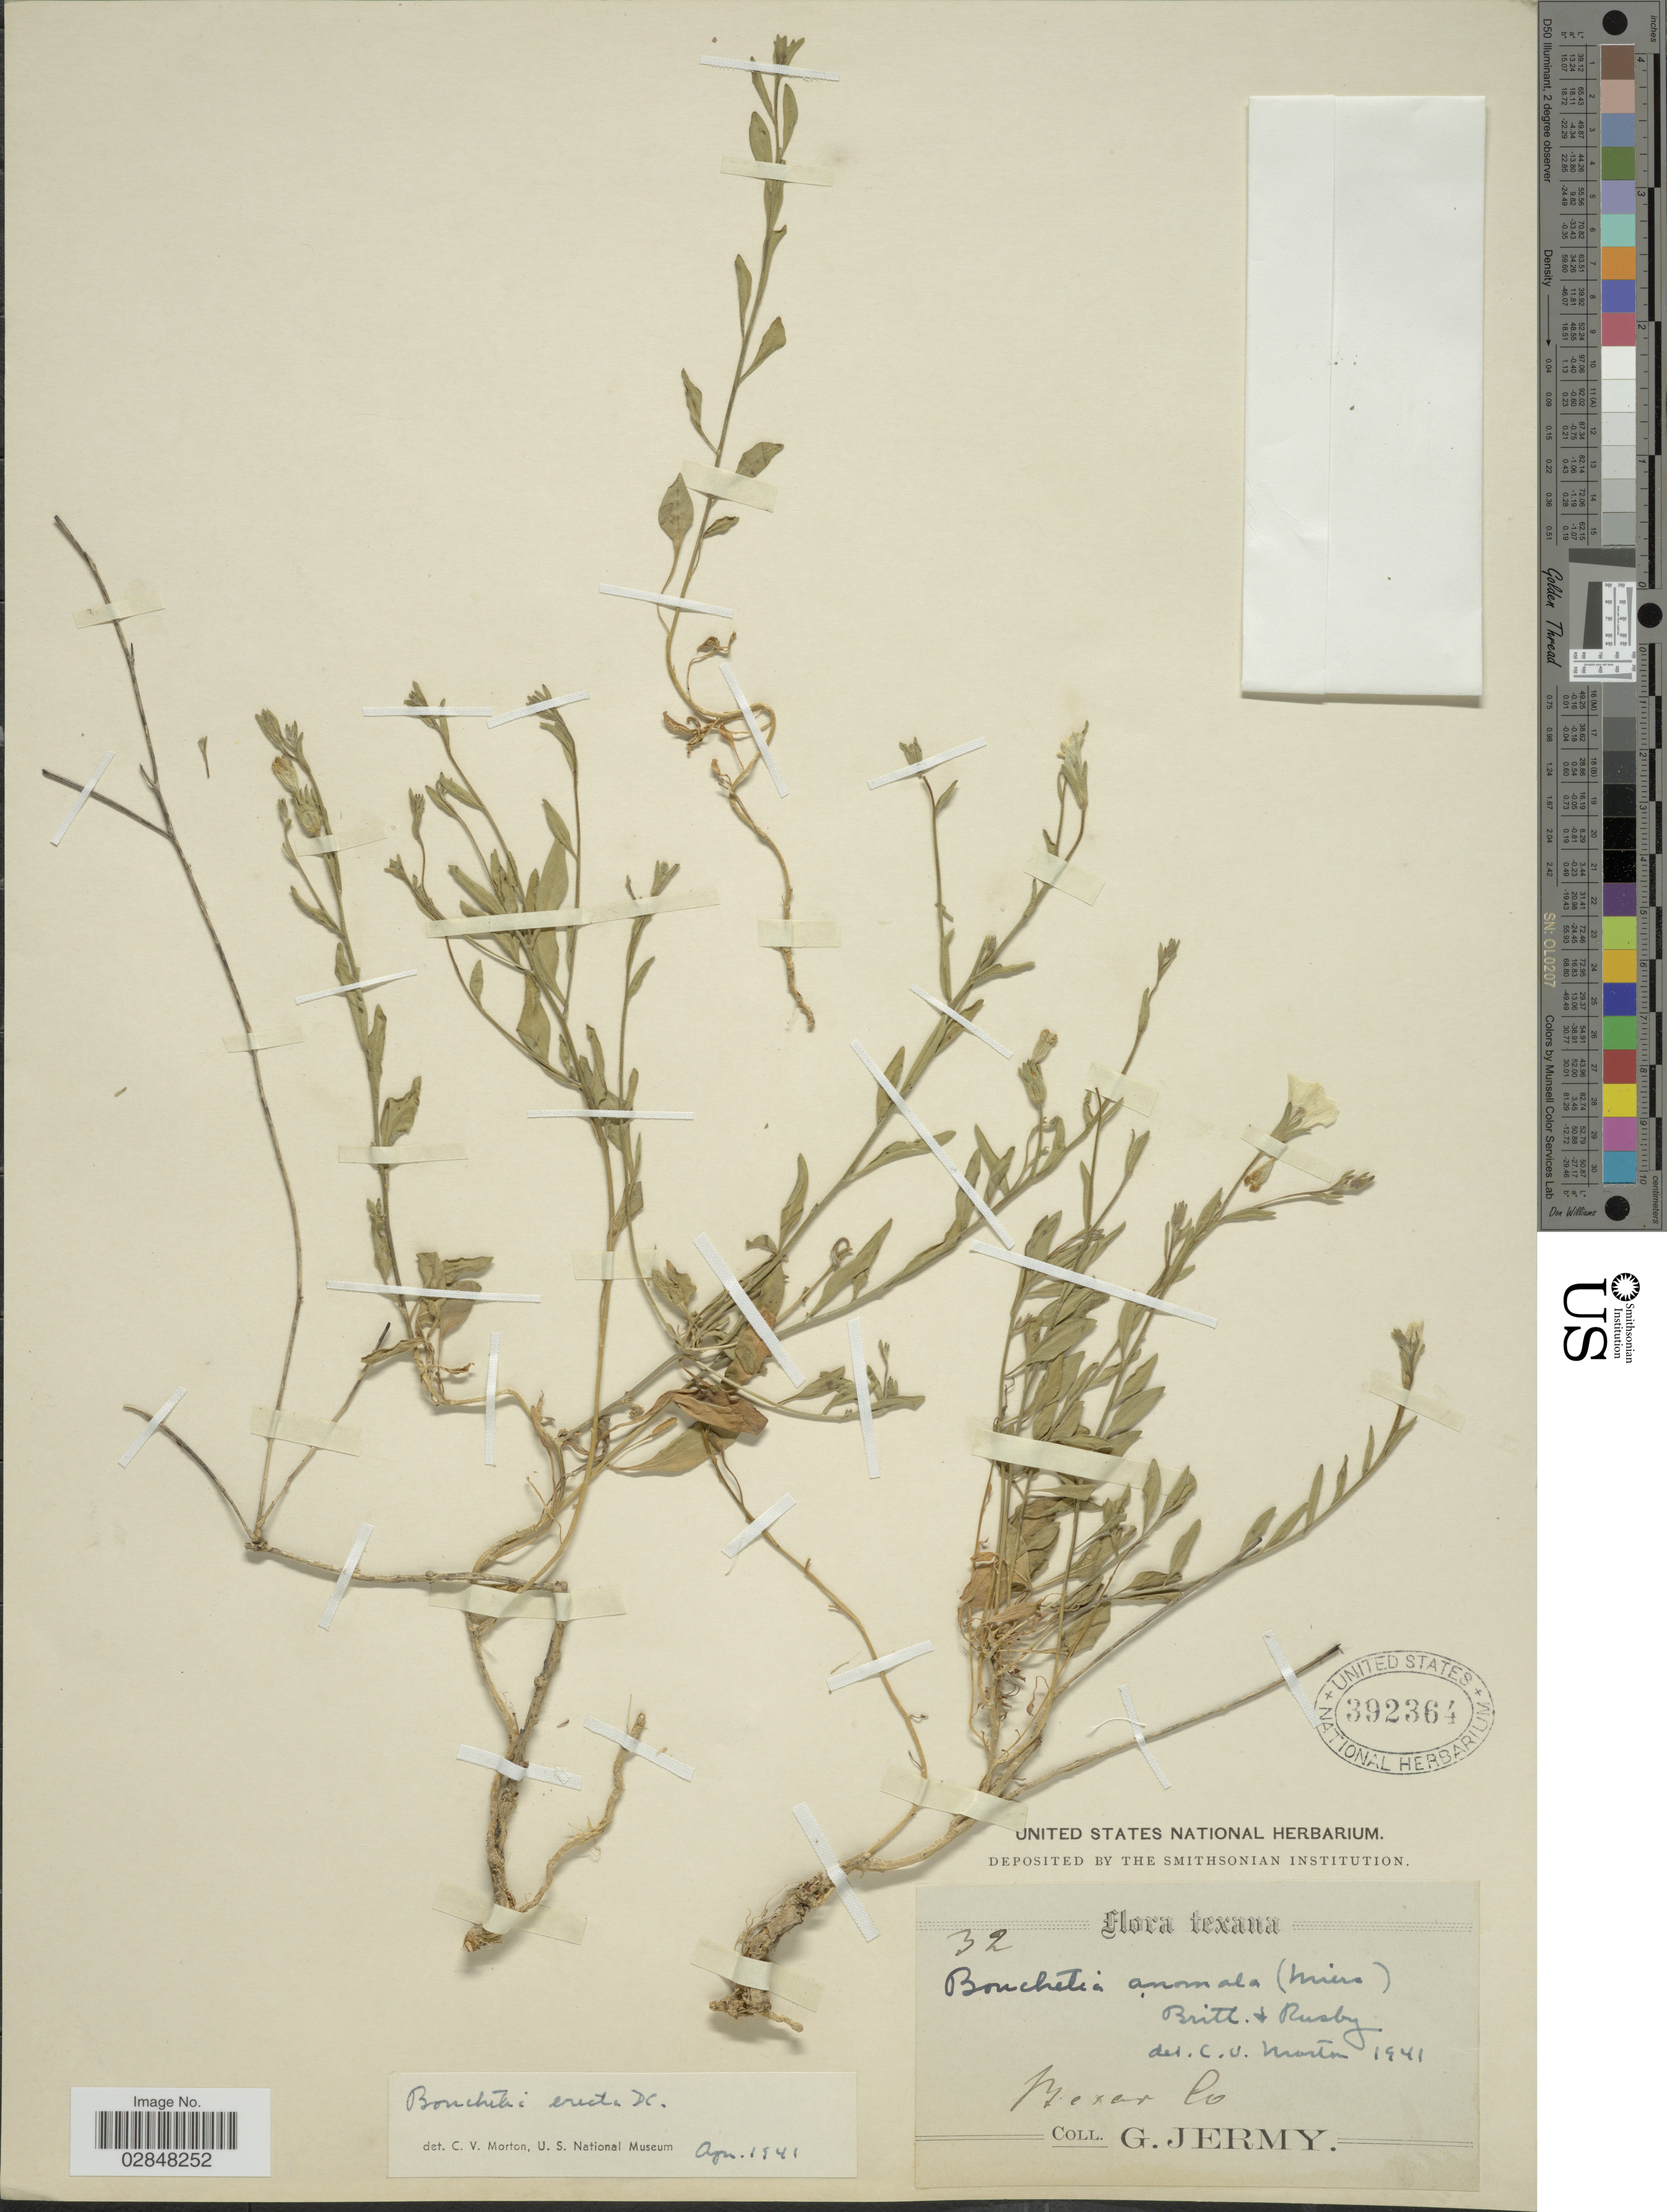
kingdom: Plantae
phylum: Tracheophyta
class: Magnoliopsida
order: Solanales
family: Solanaceae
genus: Bouchetia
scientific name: Bouchetia erecta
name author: DC.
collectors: G. Jermy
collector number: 32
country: United States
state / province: Texas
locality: Texana. Bexar Co.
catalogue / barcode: US 392364